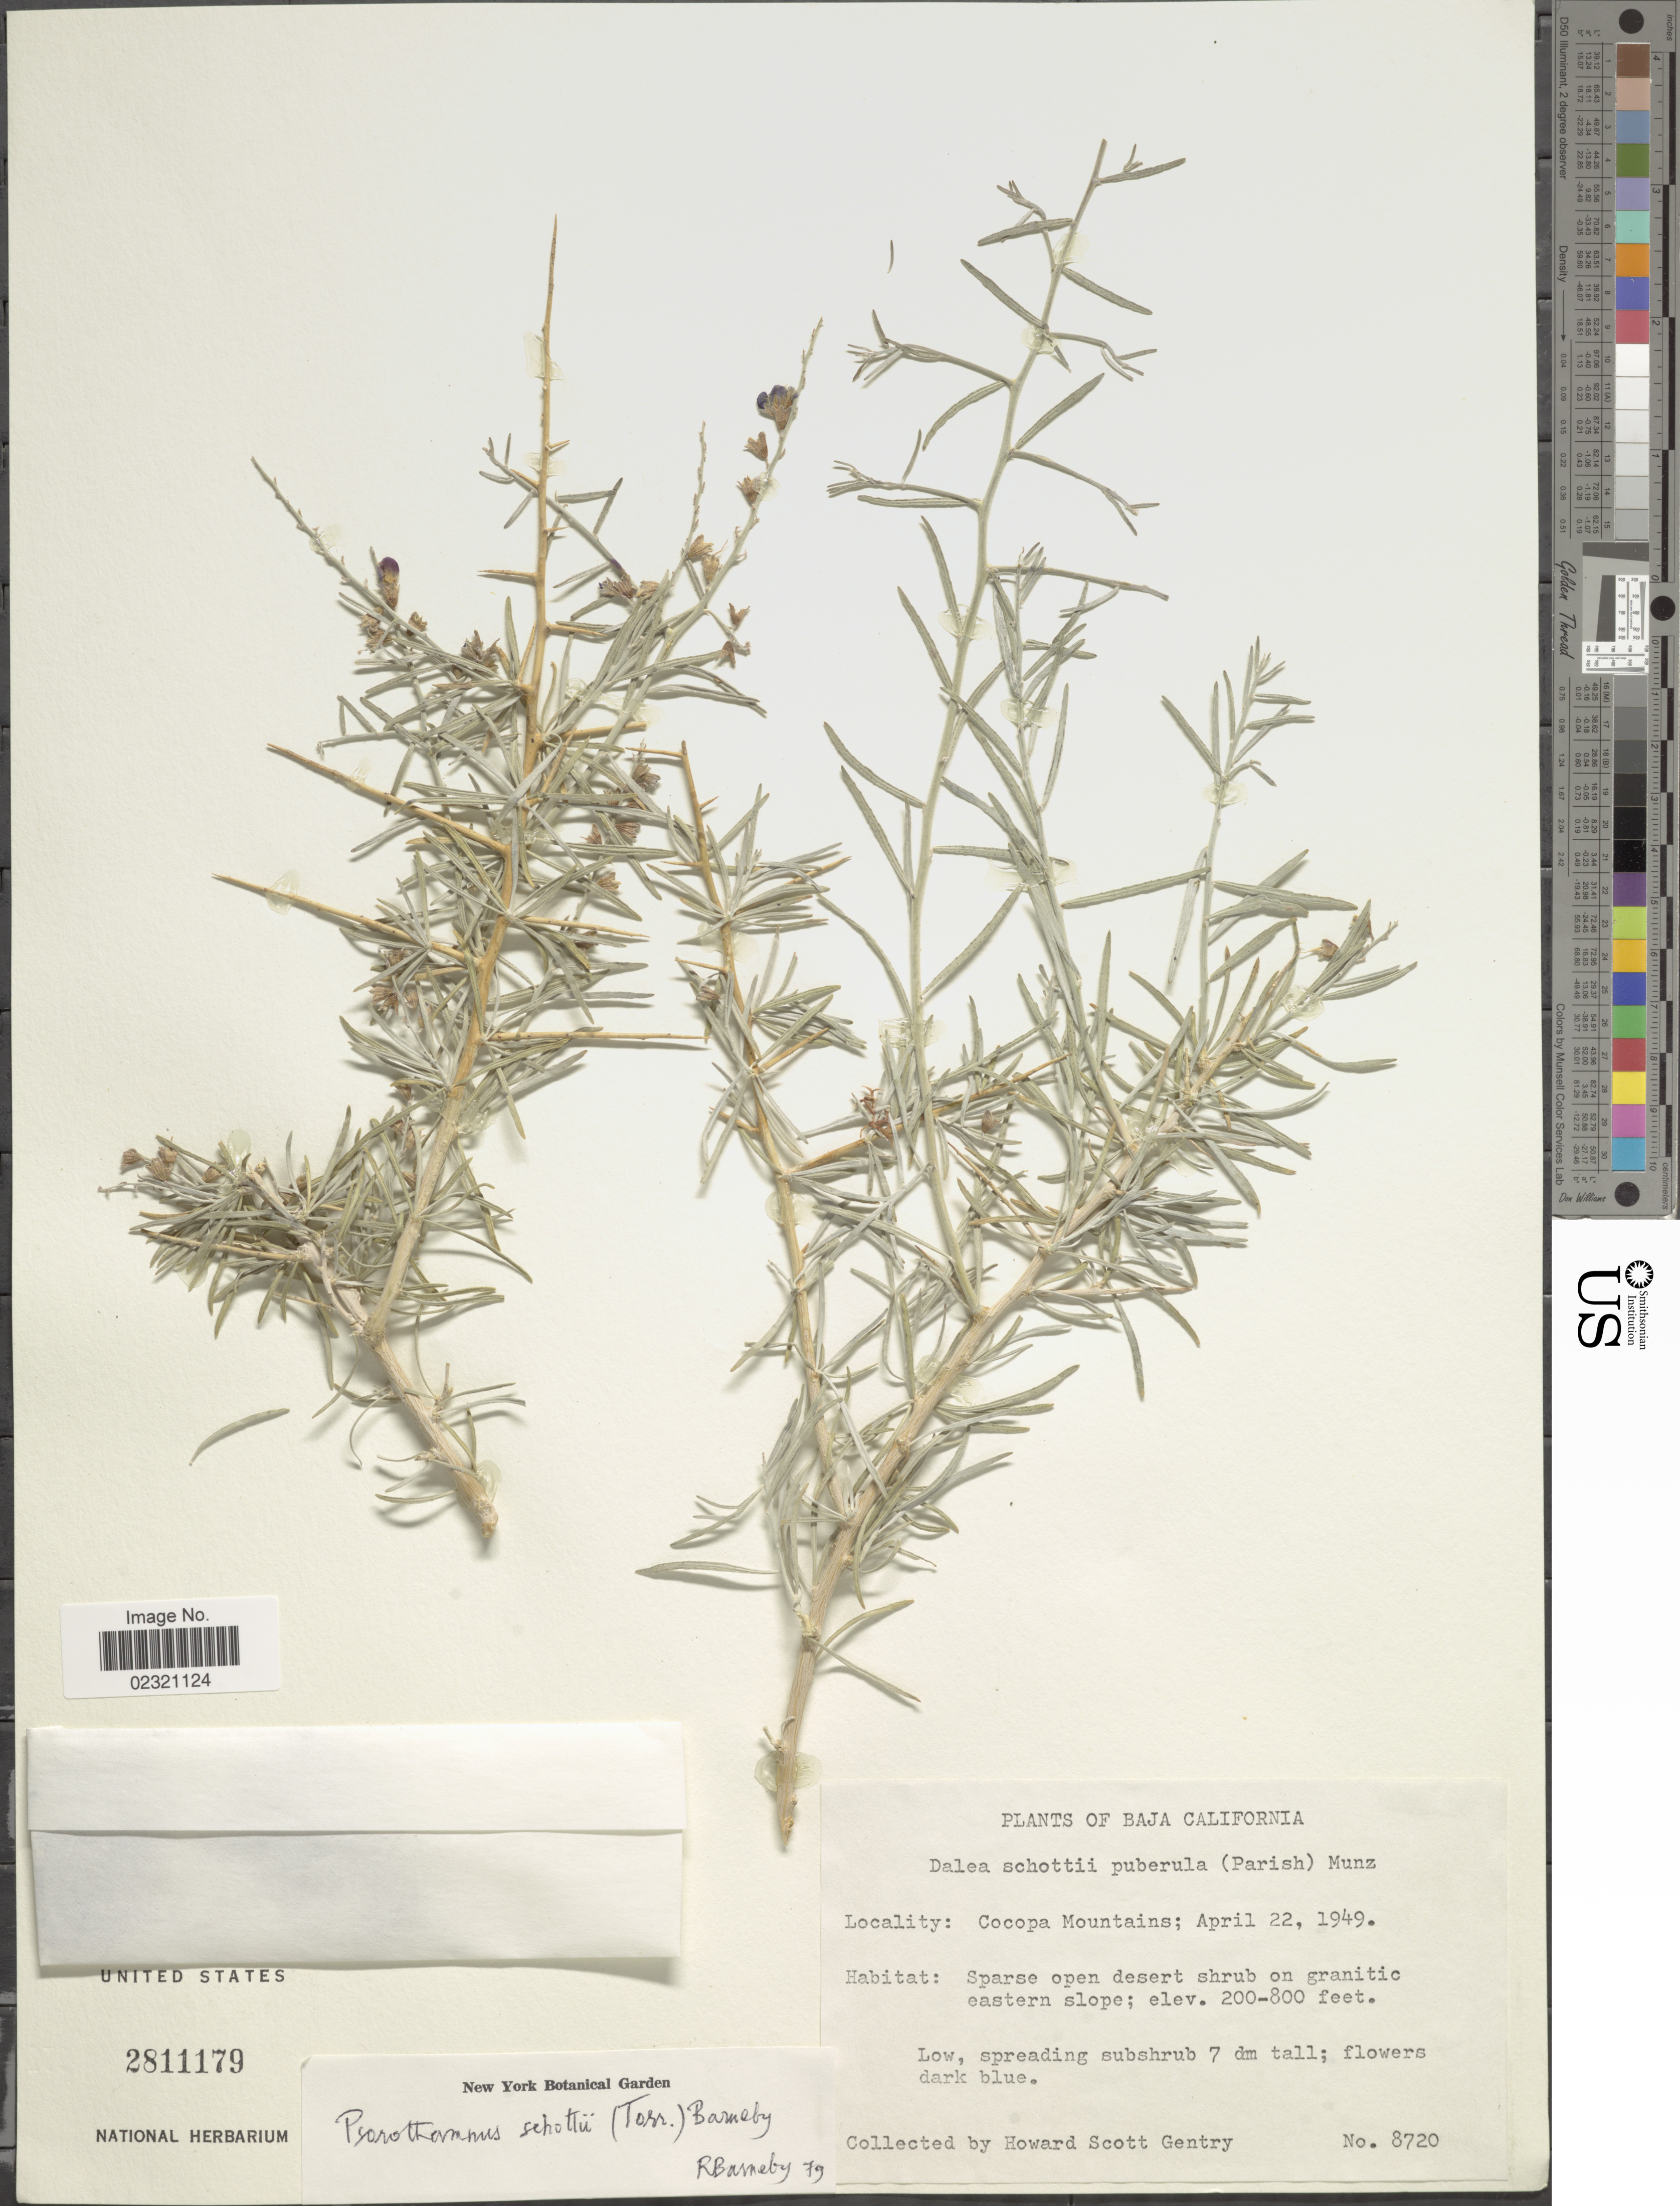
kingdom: Plantae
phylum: Tracheophyta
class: Magnoliopsida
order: Fabales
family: Fabaceae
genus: Psorothamnus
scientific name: Psorothamnus schottii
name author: (Torr.) Barneby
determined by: Barneby, Rupert C., (NY)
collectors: H. S. Gentry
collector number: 8720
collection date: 1949-04-22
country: Mexico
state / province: Baja California Norte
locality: Cocopa Mountains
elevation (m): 61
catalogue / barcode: US 2811179